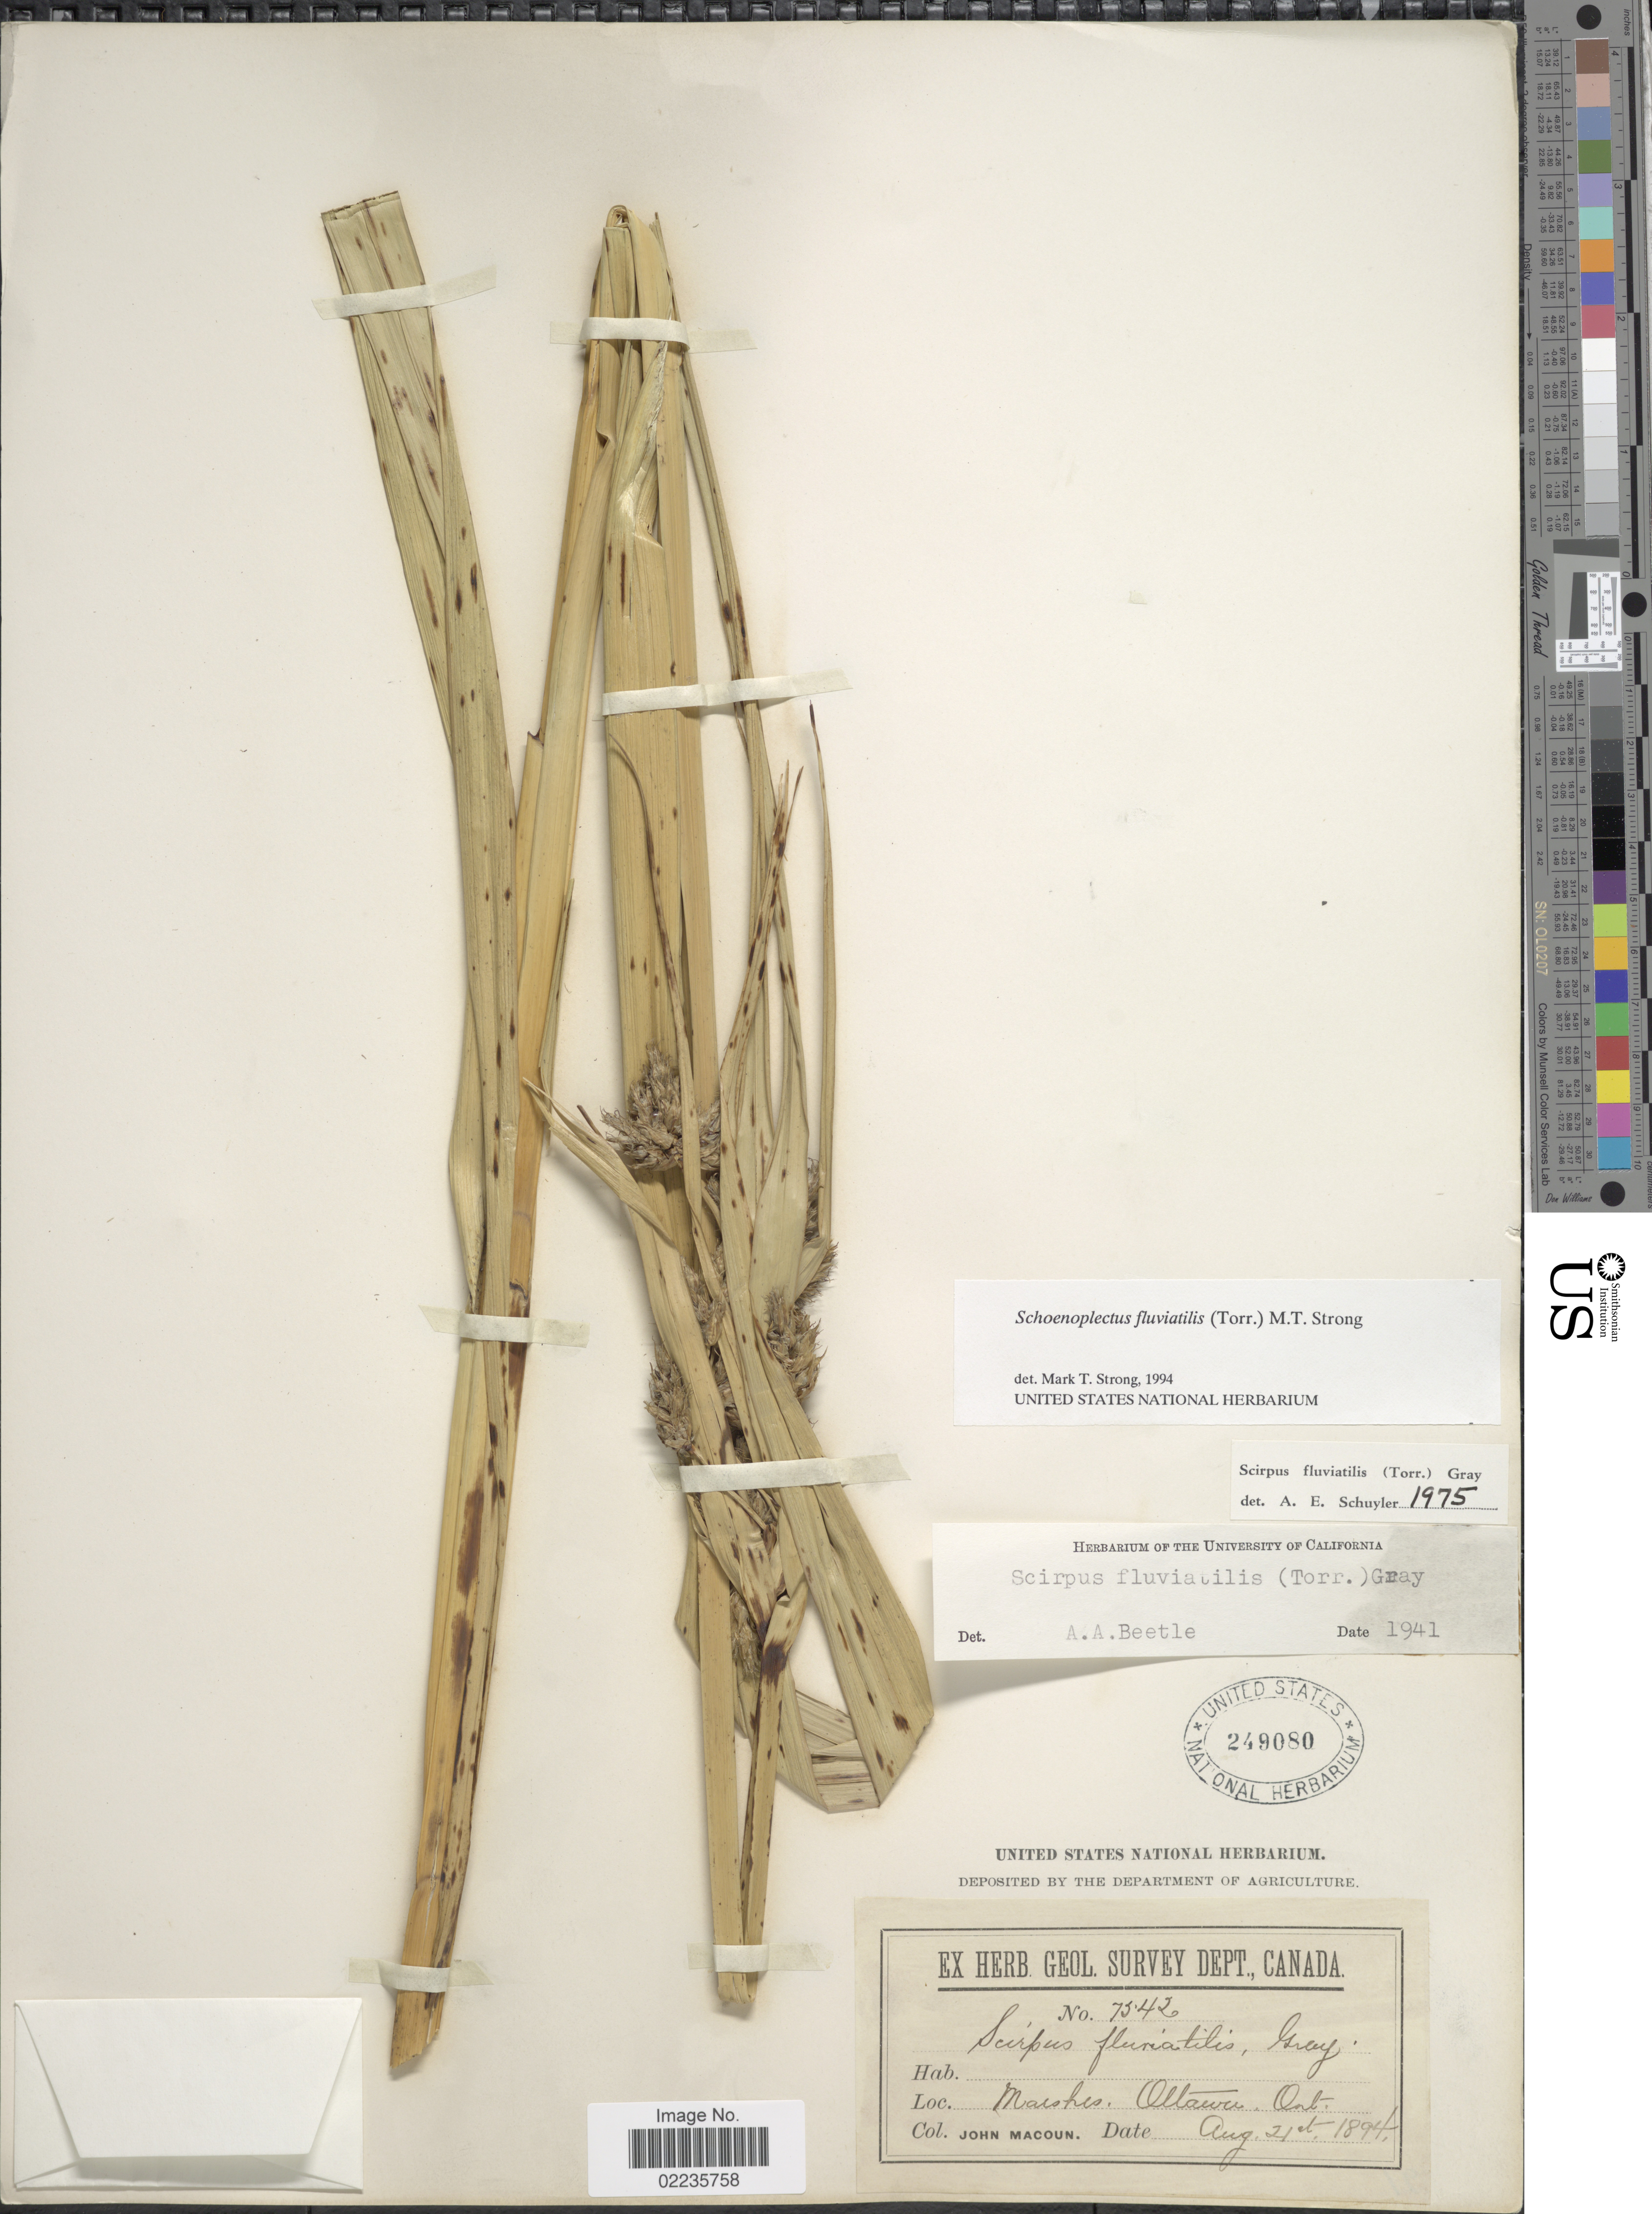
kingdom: Plantae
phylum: Tracheophyta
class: Liliopsida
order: Poales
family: Cyperaceae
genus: Bolboschoenus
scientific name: Bolboschoenus fluviatilis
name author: (Torr.) Soják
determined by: Strong, M. T., (US), Smithsonian Institution - National Museum of Natural History (UNITED STATES)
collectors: J. Macoun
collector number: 7342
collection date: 1894-08-21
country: Canada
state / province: Ontario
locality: Marshes. Ottawa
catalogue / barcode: US 249080